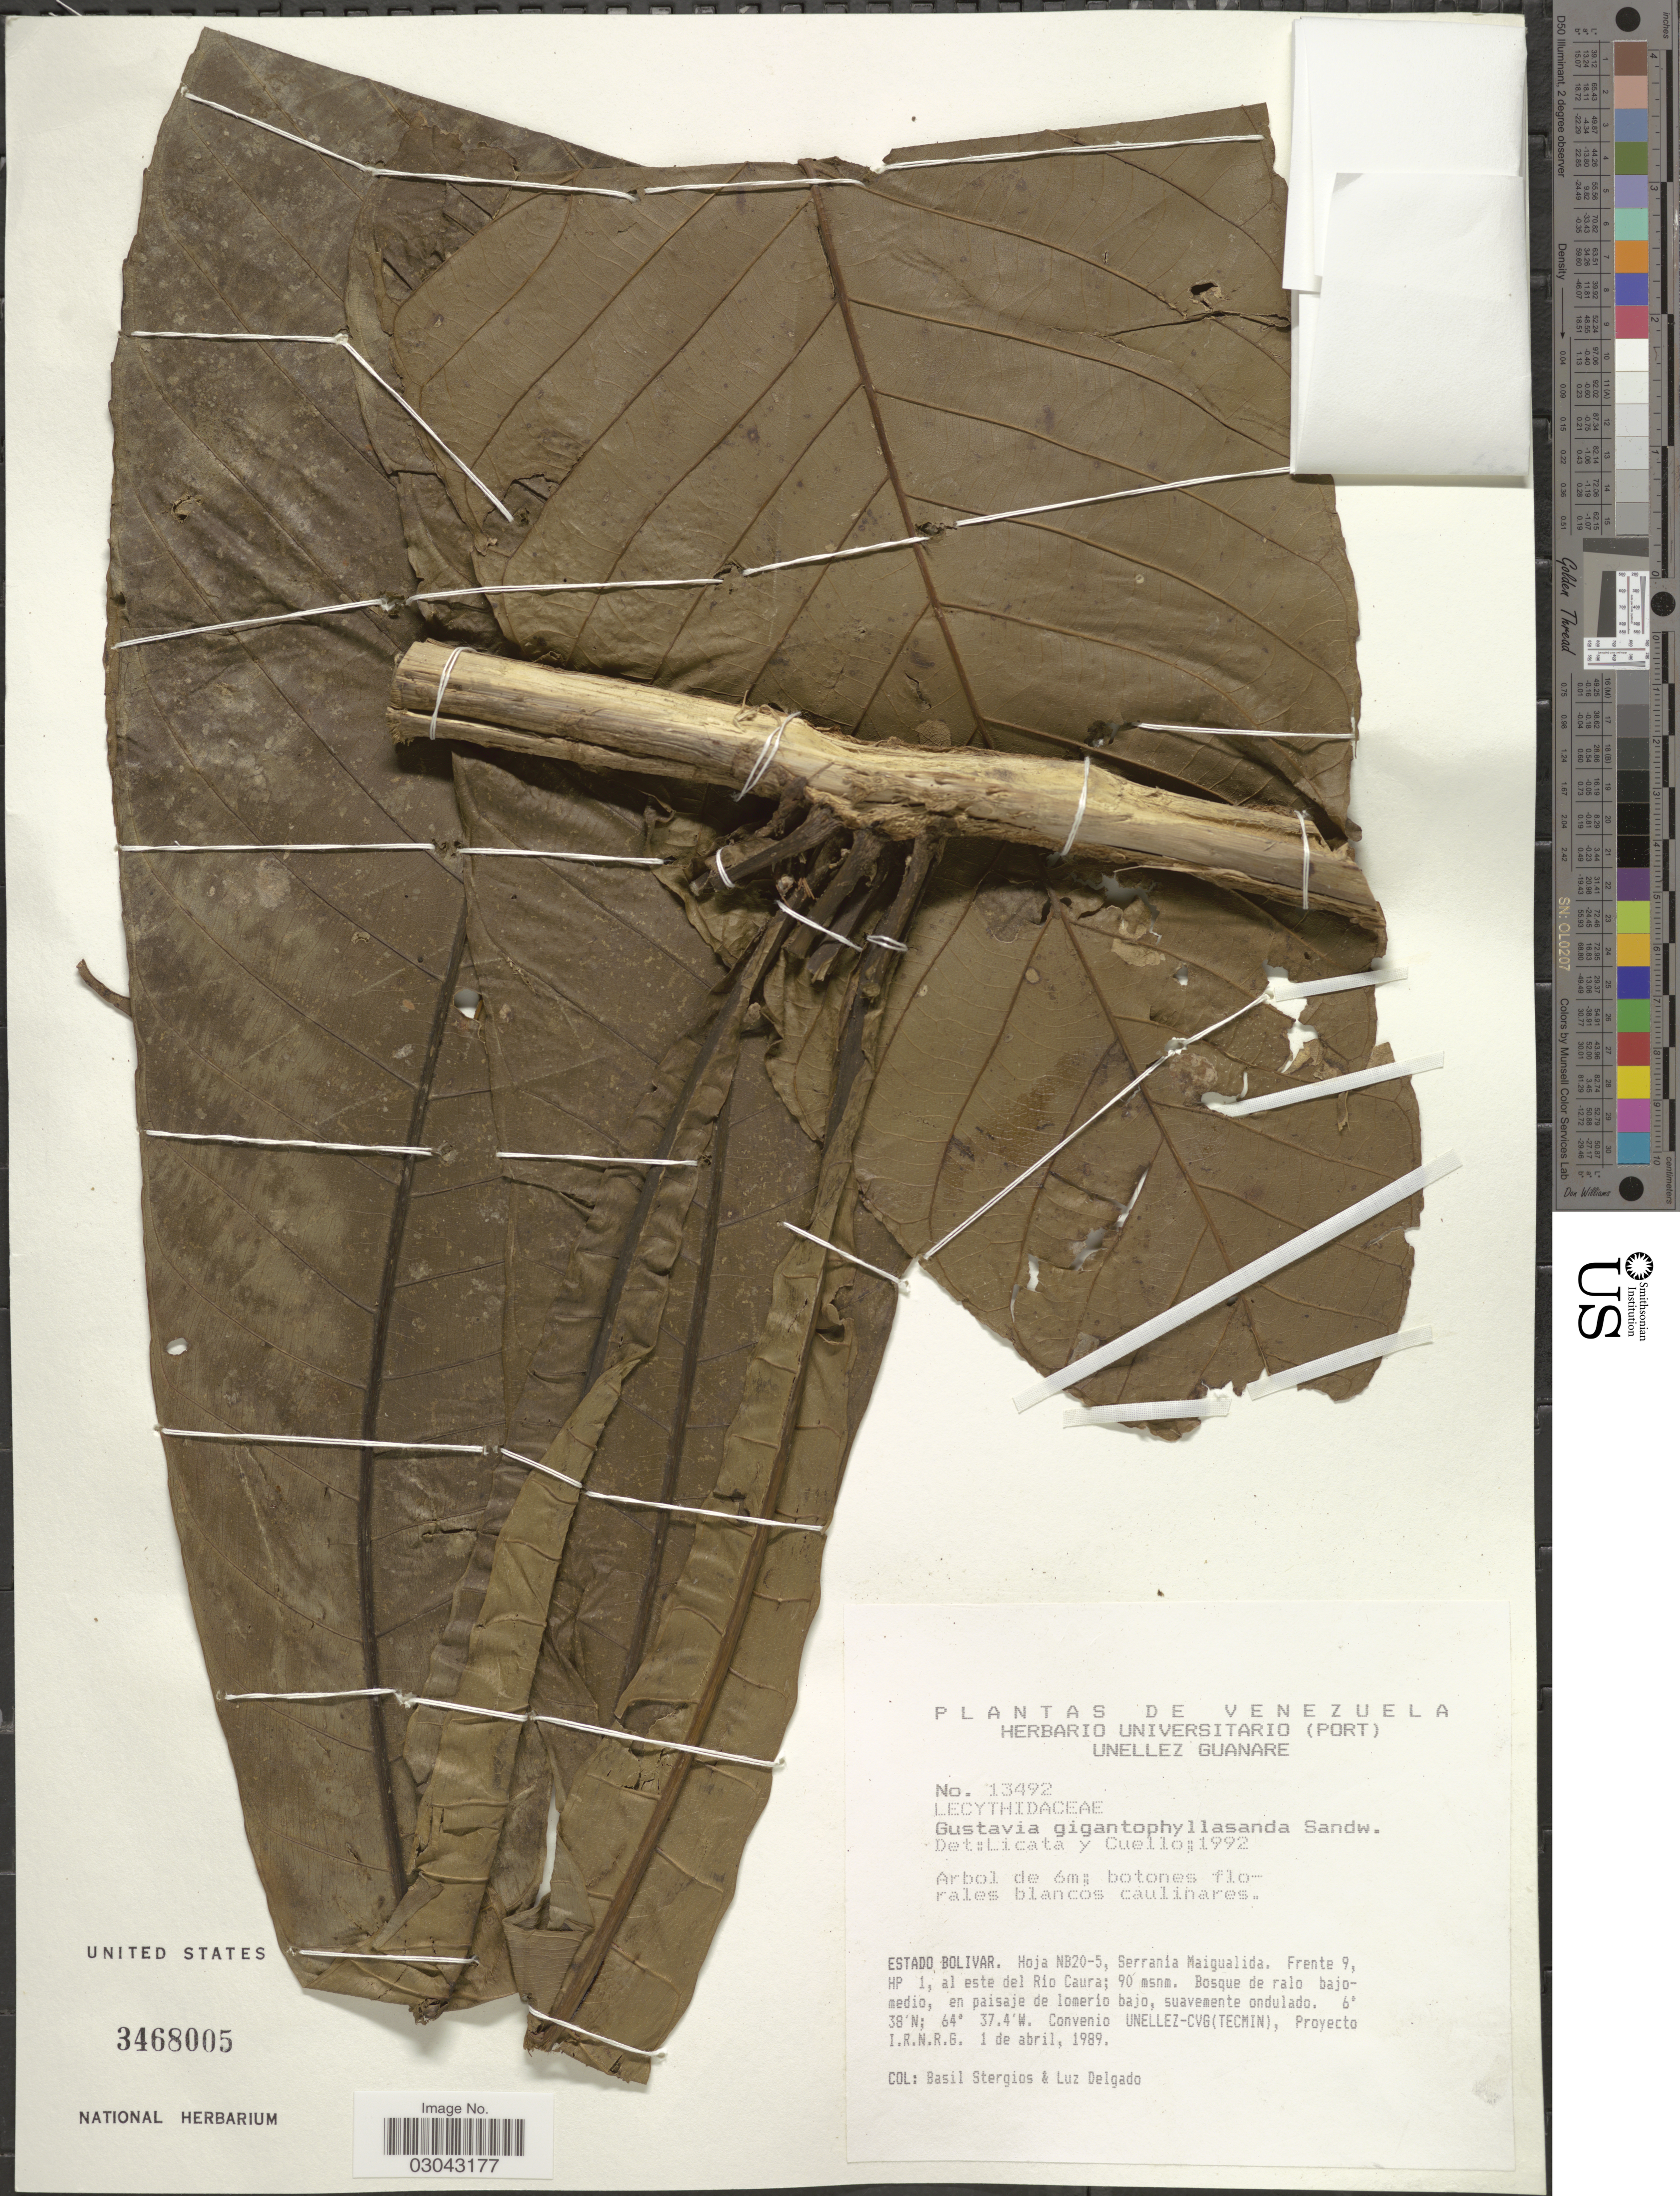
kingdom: Plantae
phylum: Tracheophyta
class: Magnoliopsida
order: Ericales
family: Lecythidaceae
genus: Gustavia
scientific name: Gustavia gigantophylla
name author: Sandwith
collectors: B. G. Stergios & L. Delgado V.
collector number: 13492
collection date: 1989-04-01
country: Venezuela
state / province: Bolivar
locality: Serrania Maigualida, E del río Caura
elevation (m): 90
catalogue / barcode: US 3568005